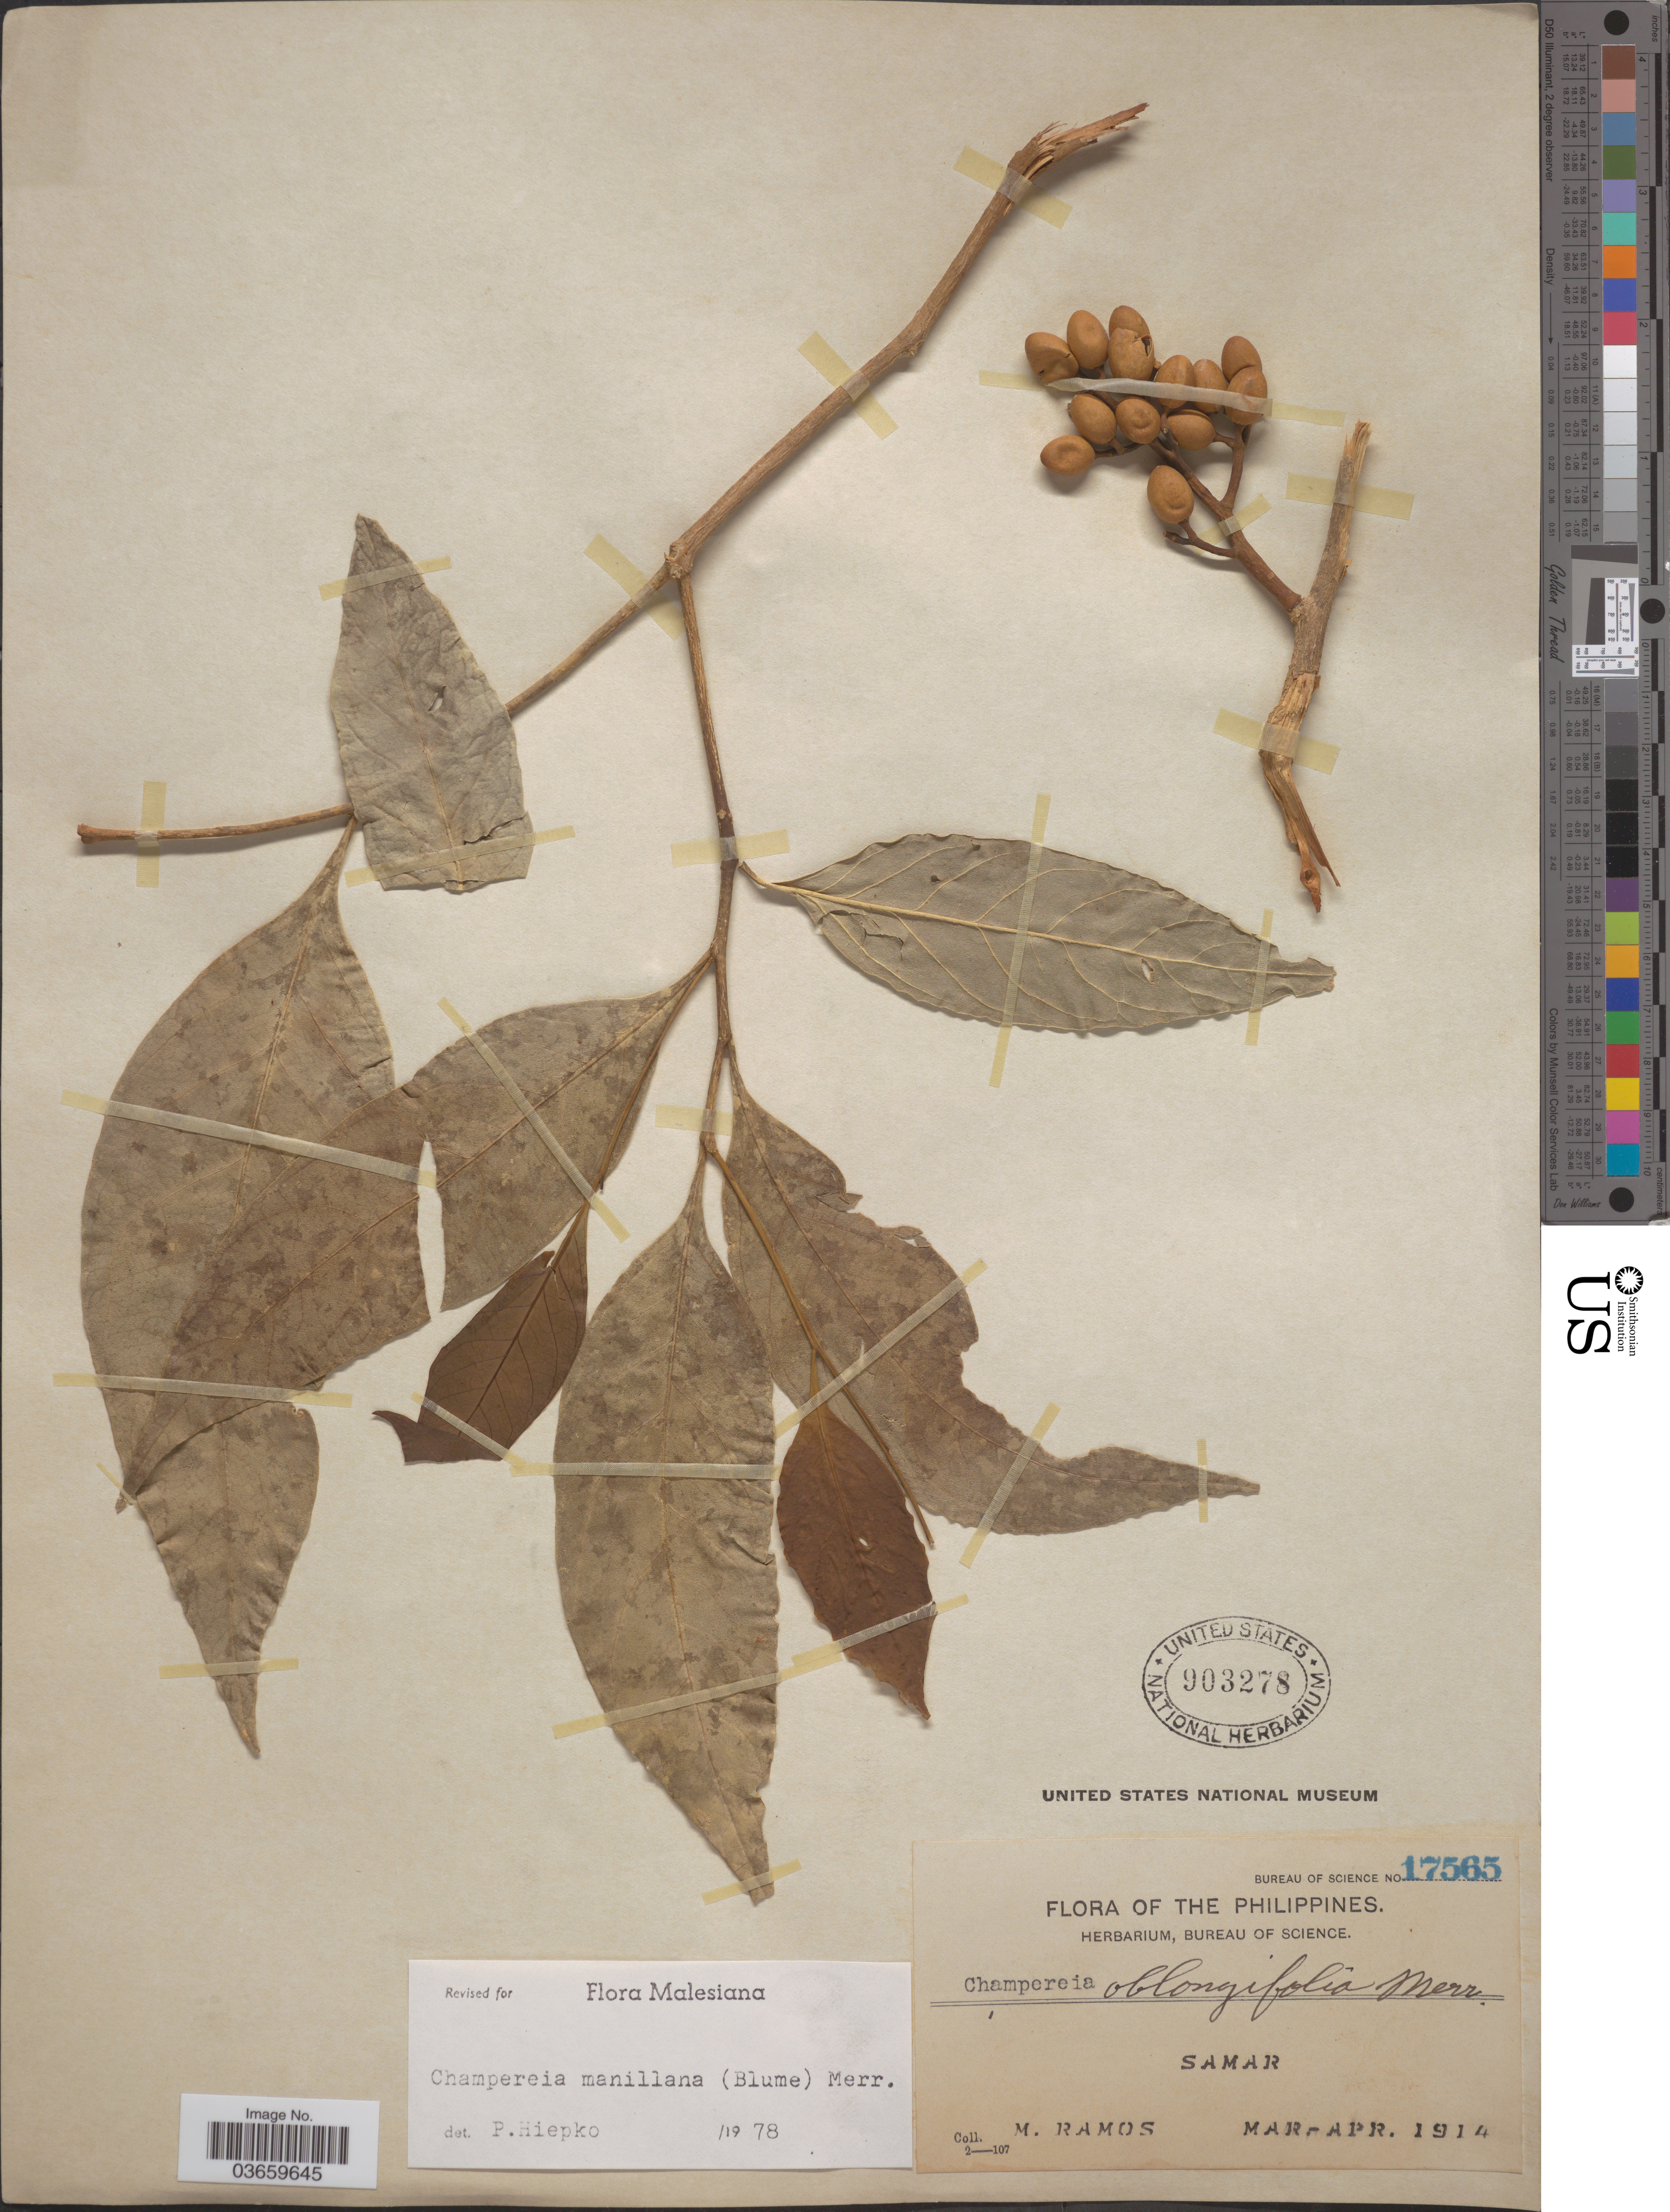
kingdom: Plantae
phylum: Tracheophyta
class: Magnoliopsida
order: Santalales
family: Opiliaceae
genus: Champereia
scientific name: Champereia manillana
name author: (Blume) Merr.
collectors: M. Ramos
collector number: Bureau of Science 17565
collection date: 1914-03/1914-04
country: Philippines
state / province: Eastern Visayas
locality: Samar.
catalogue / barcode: US 903278